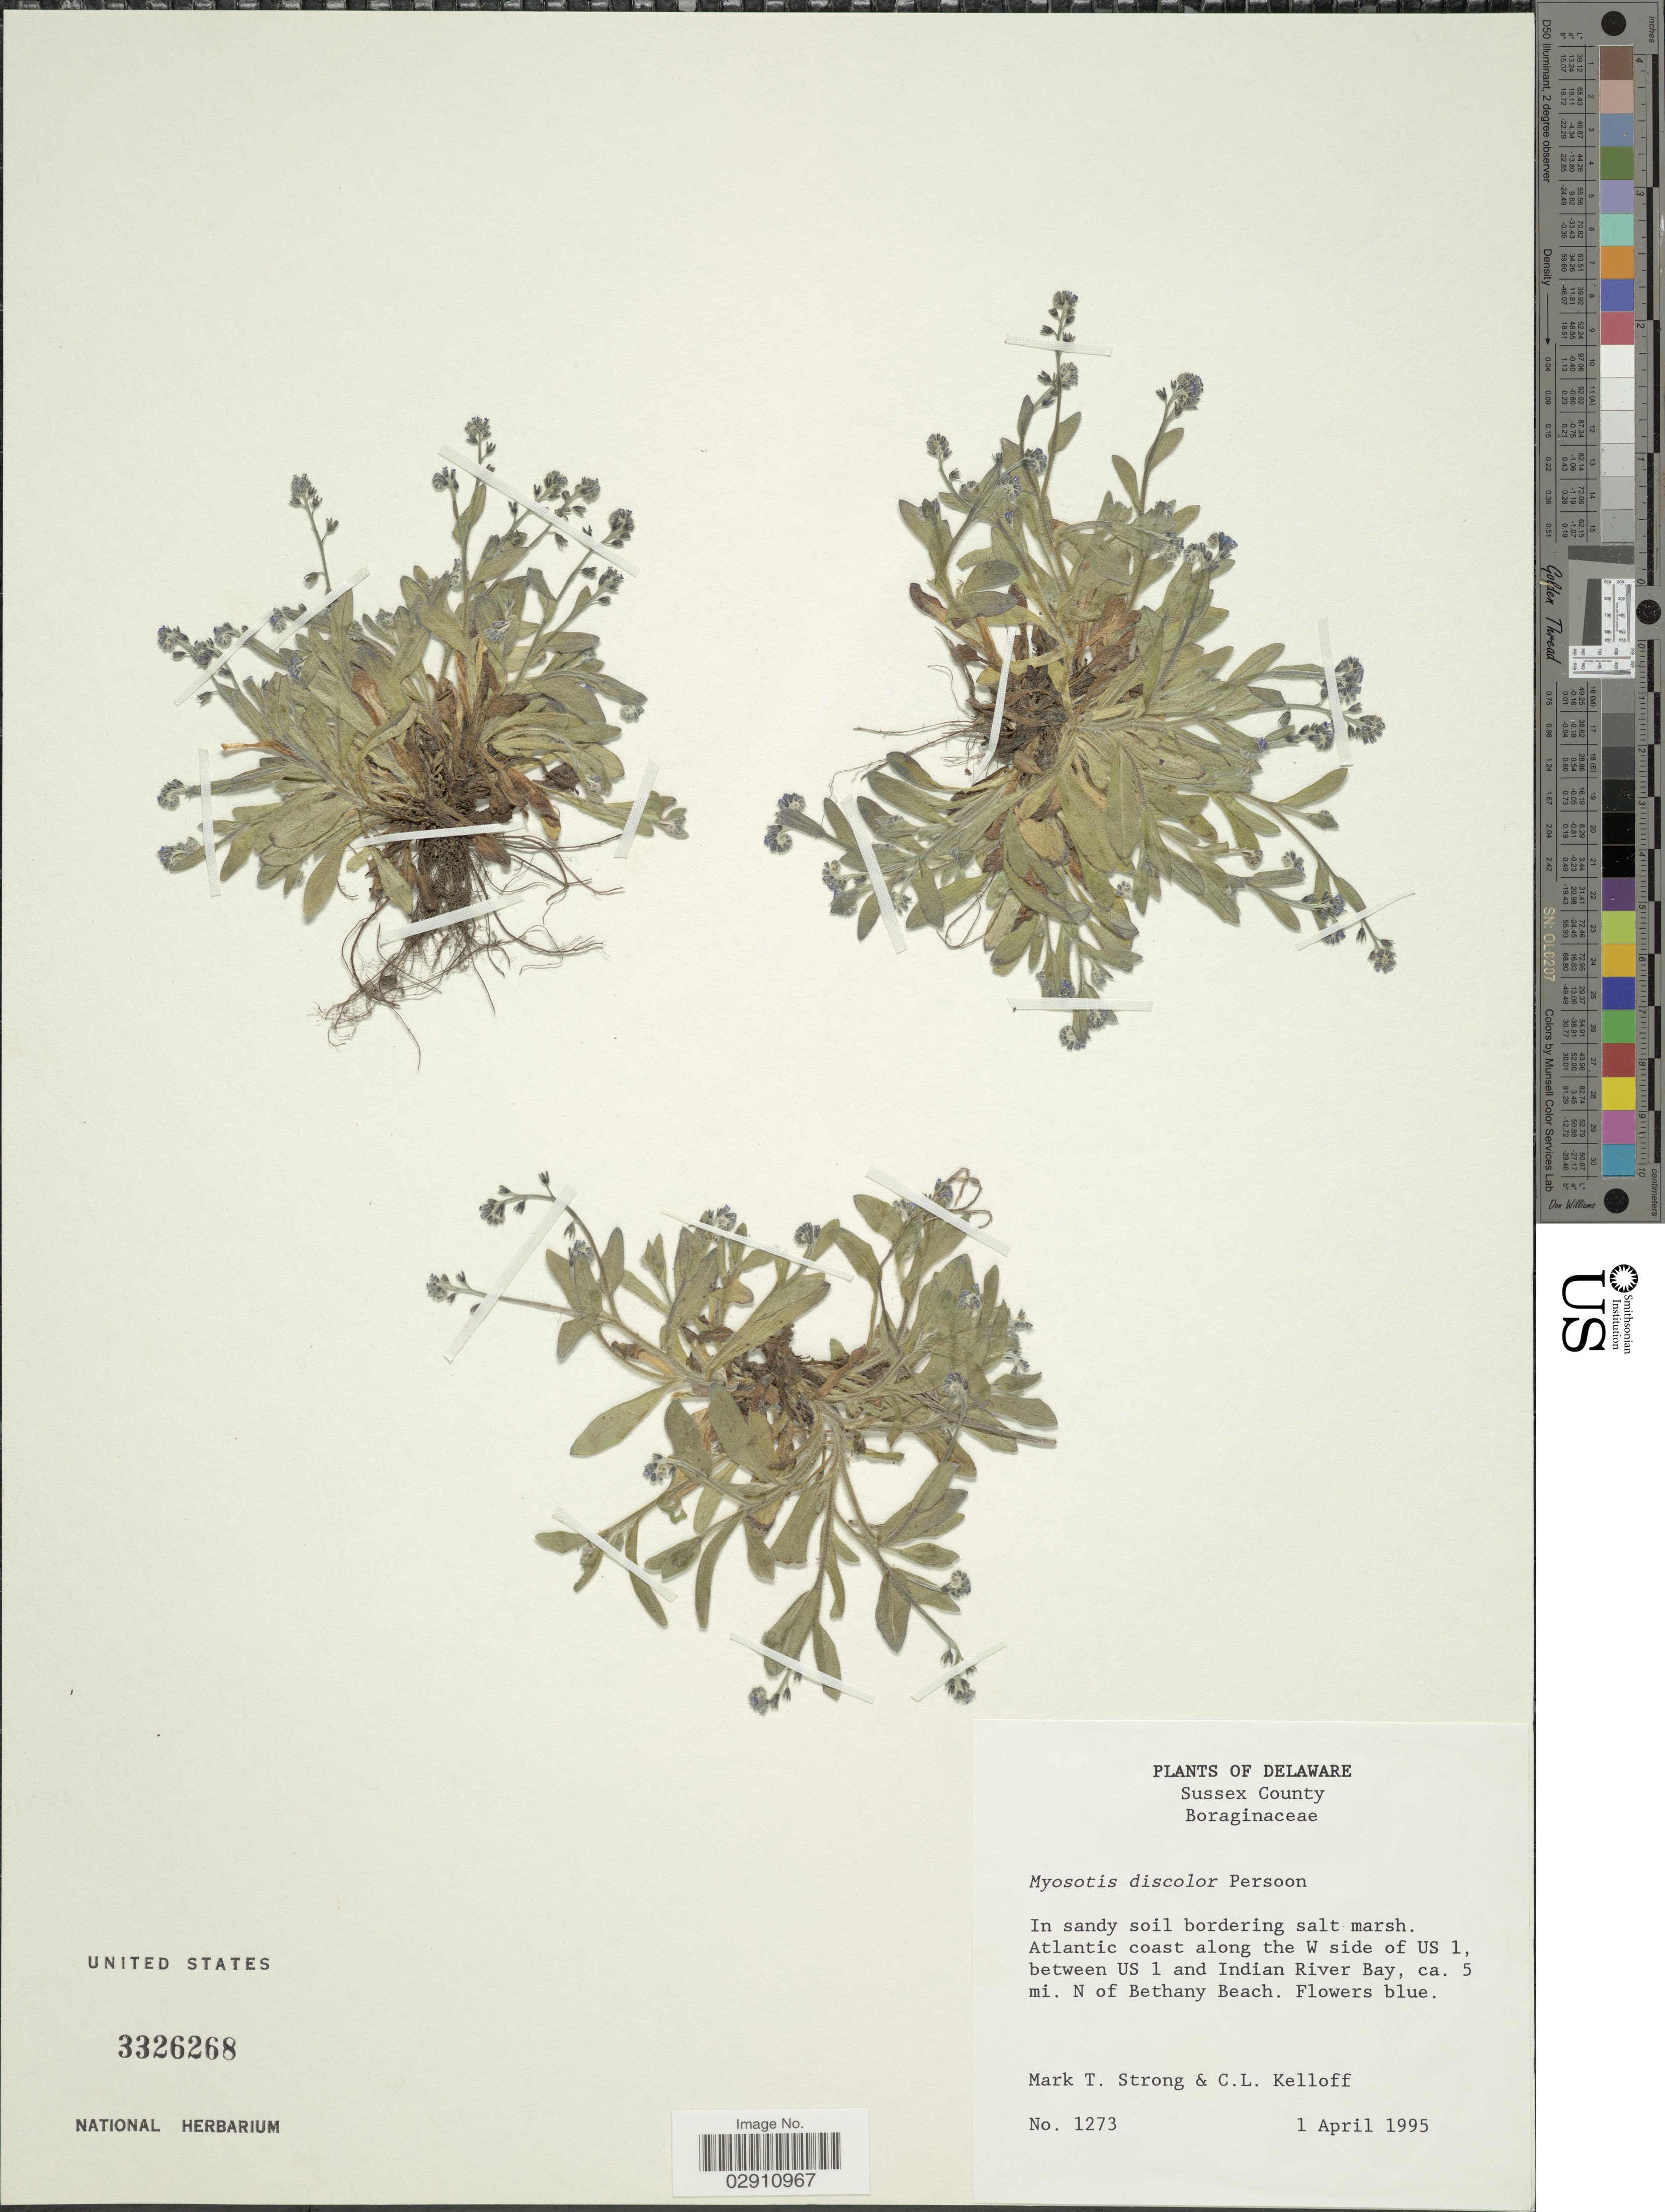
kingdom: Plantae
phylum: Tracheophyta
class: Magnoliopsida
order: Boraginales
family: Boraginaceae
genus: Myosotis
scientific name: Myosotis ramosissima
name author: Rochel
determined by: Goldman, Doug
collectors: M. T. Strong & C. L. Kelloff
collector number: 1273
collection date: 1995-04-01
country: United States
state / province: Delaware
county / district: Sussex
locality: Sussex County. Atlantic coast along the W side of US 1, between US 1 and Indian River Bay, ca. 5 mi. N of Bethany Beach.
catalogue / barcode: US 3326268